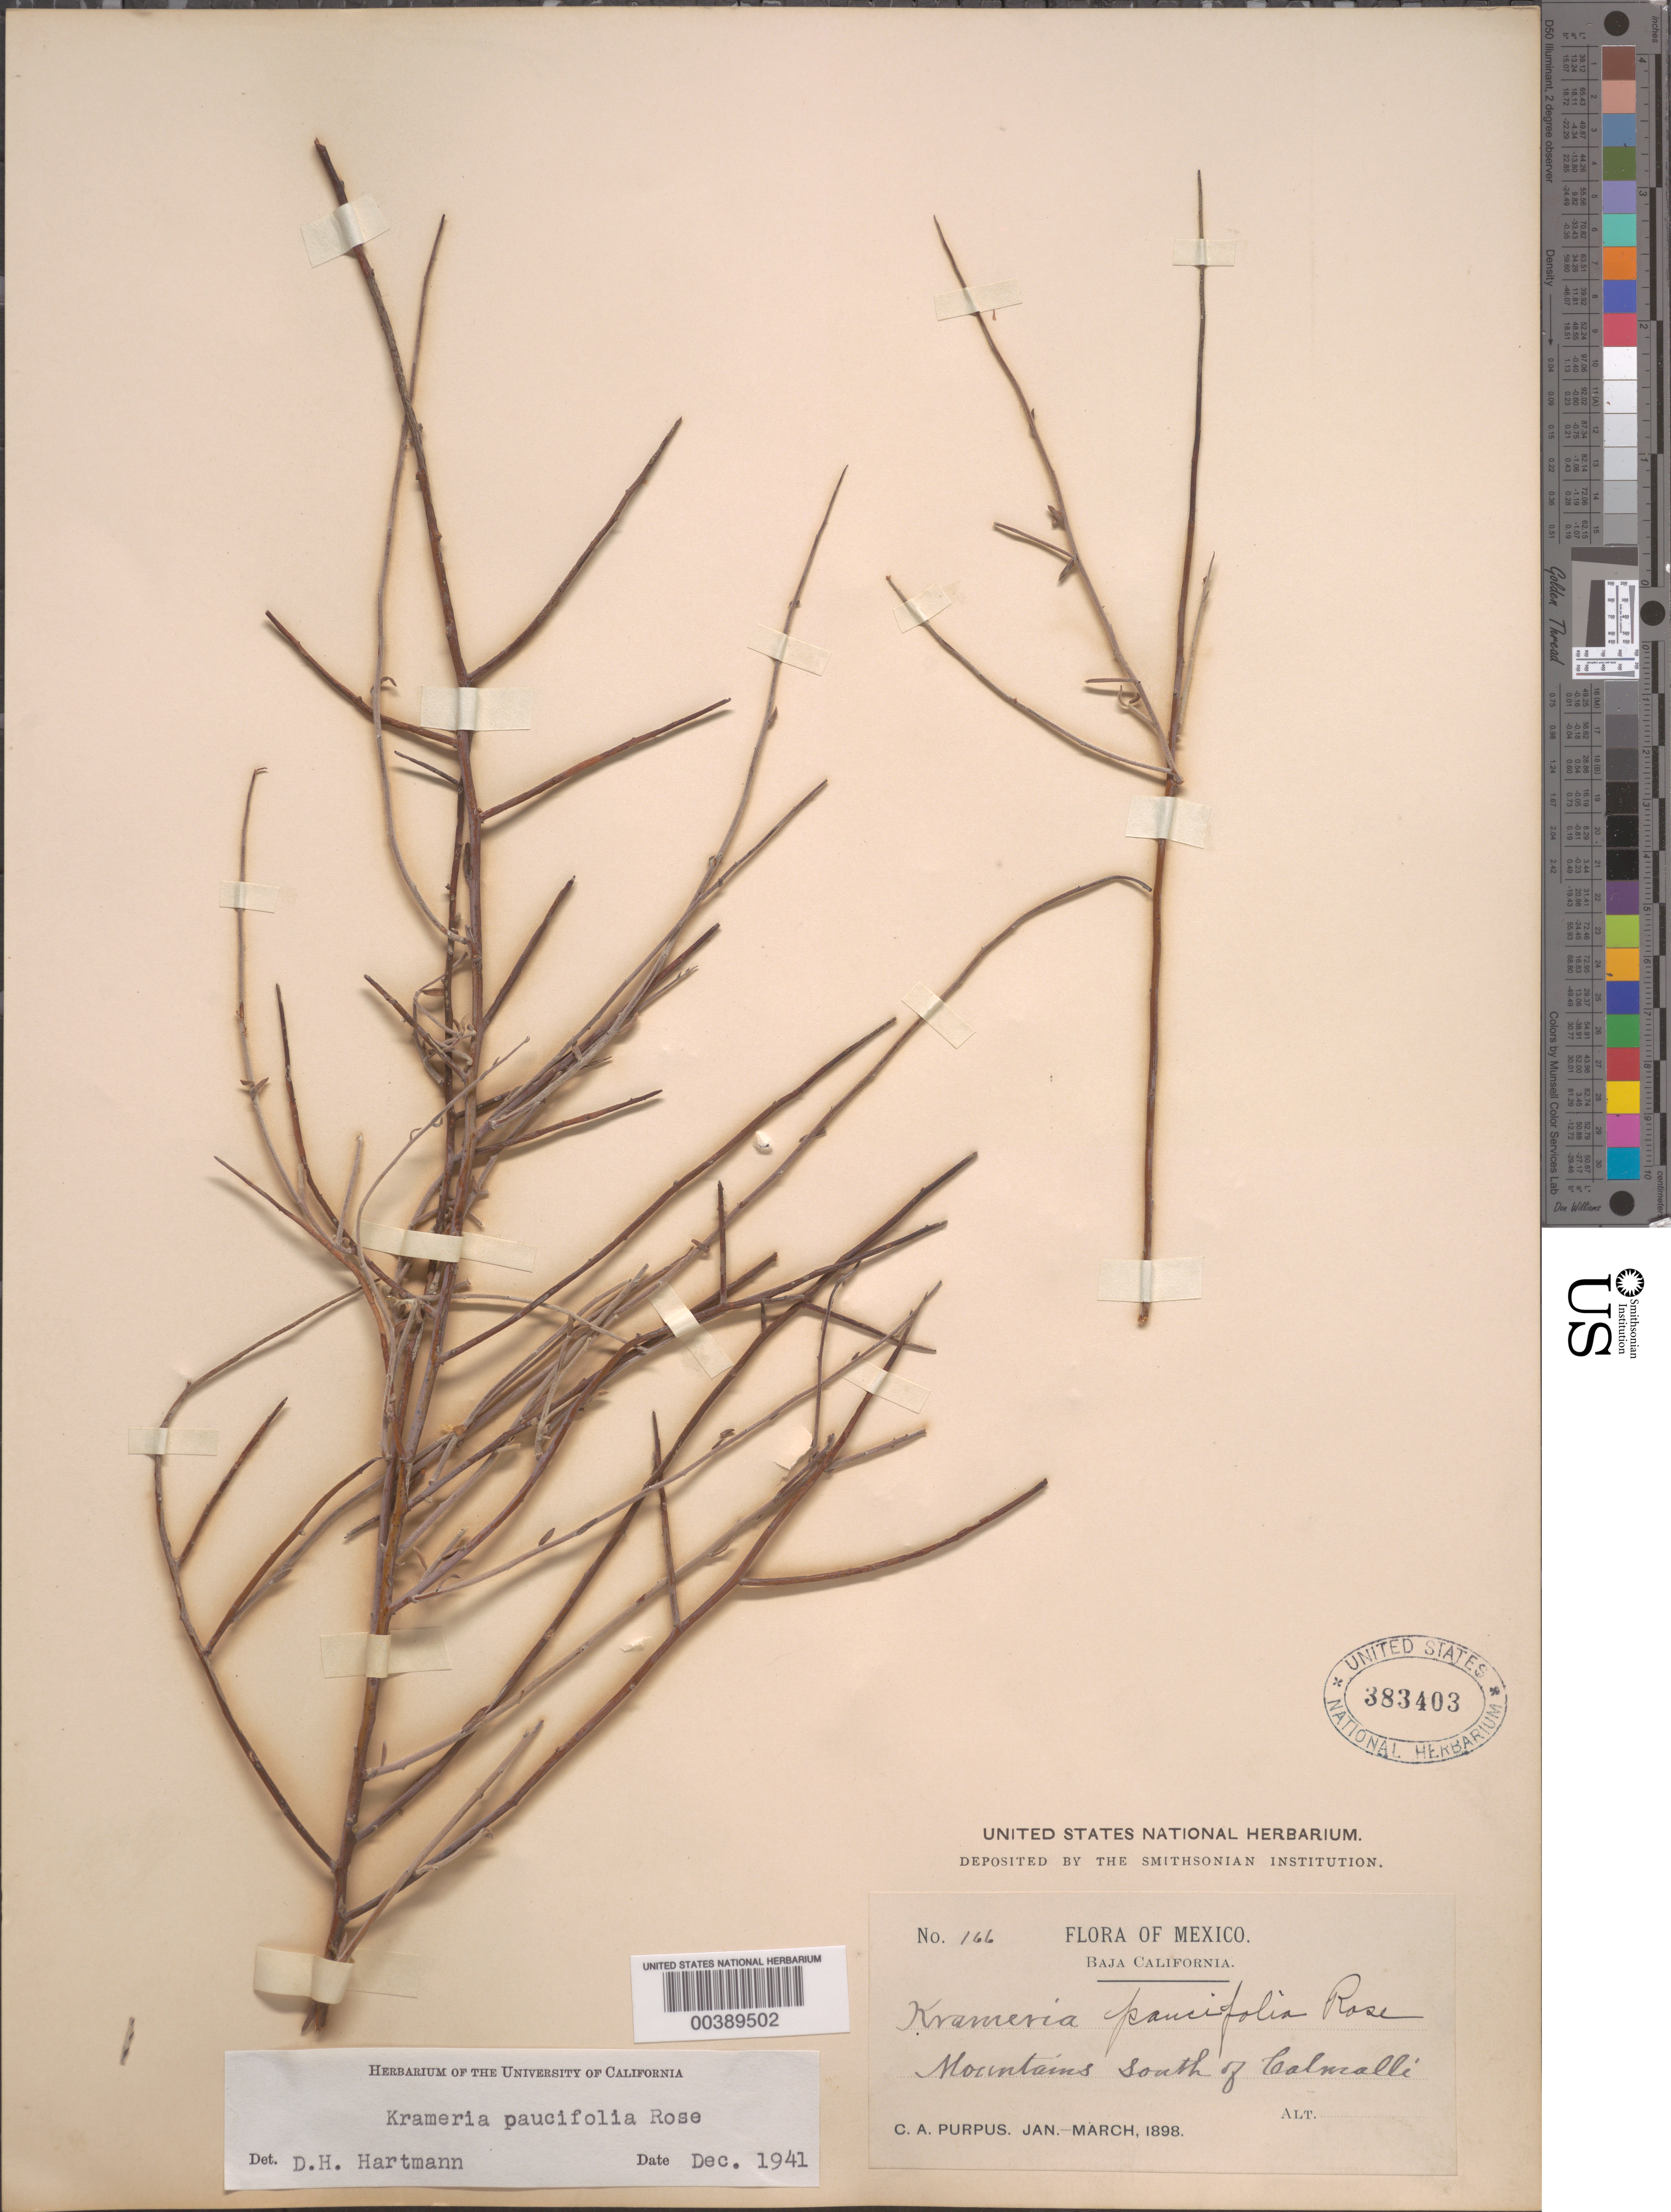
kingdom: Plantae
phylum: Tracheophyta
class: Magnoliopsida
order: Zygophyllales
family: Krameriaceae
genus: Krameria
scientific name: Krameria paucifolia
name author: (Rose) Rose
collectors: C. A. Purpus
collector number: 166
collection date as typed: Jan 1898 to -- Mar 1898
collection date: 1898-01/1898-03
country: Mexico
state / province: Baja California Norte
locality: Mountains S of Calmalli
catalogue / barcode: US 383403